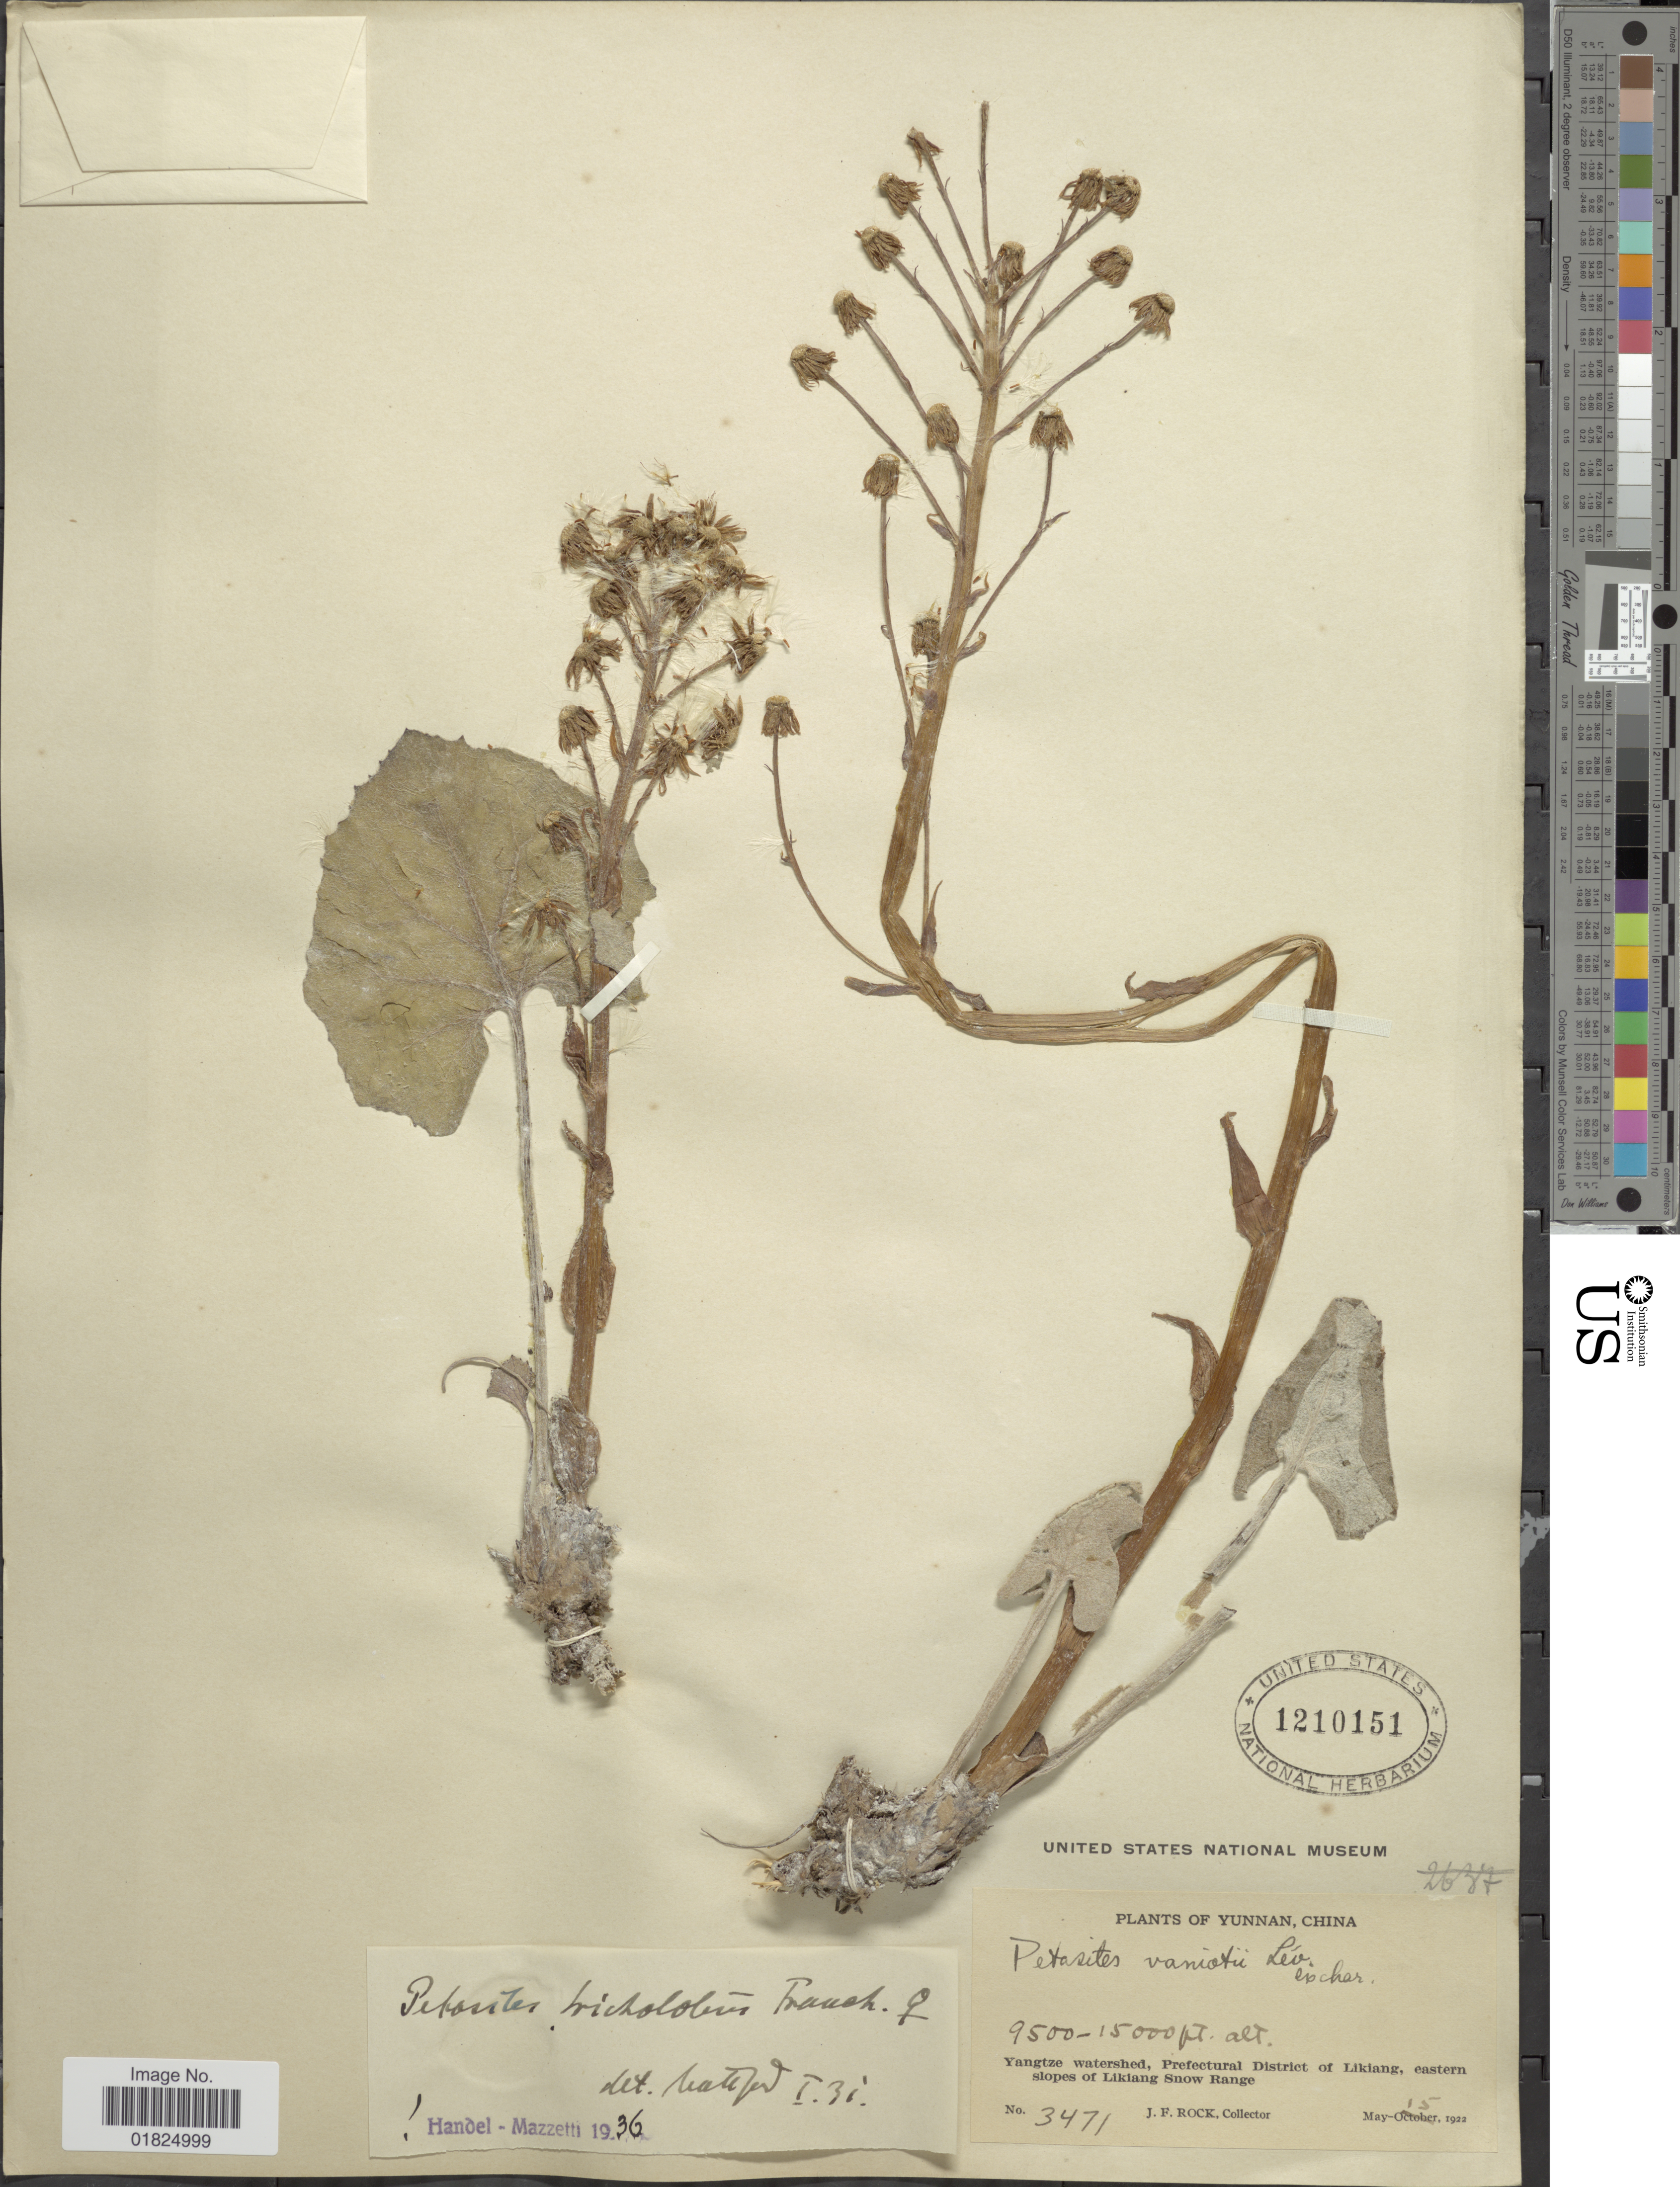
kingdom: Plantae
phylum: Tracheophyta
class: Magnoliopsida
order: Asterales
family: Asteraceae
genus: Petasites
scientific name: Petasites tricholobus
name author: Franch.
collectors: J. Rock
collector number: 3471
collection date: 1922-05-15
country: China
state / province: Yunnan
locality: Yangtze watershed, Prefectural District of Likiang, eastern slopes of Likiang Snow Range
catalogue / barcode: US 1210151